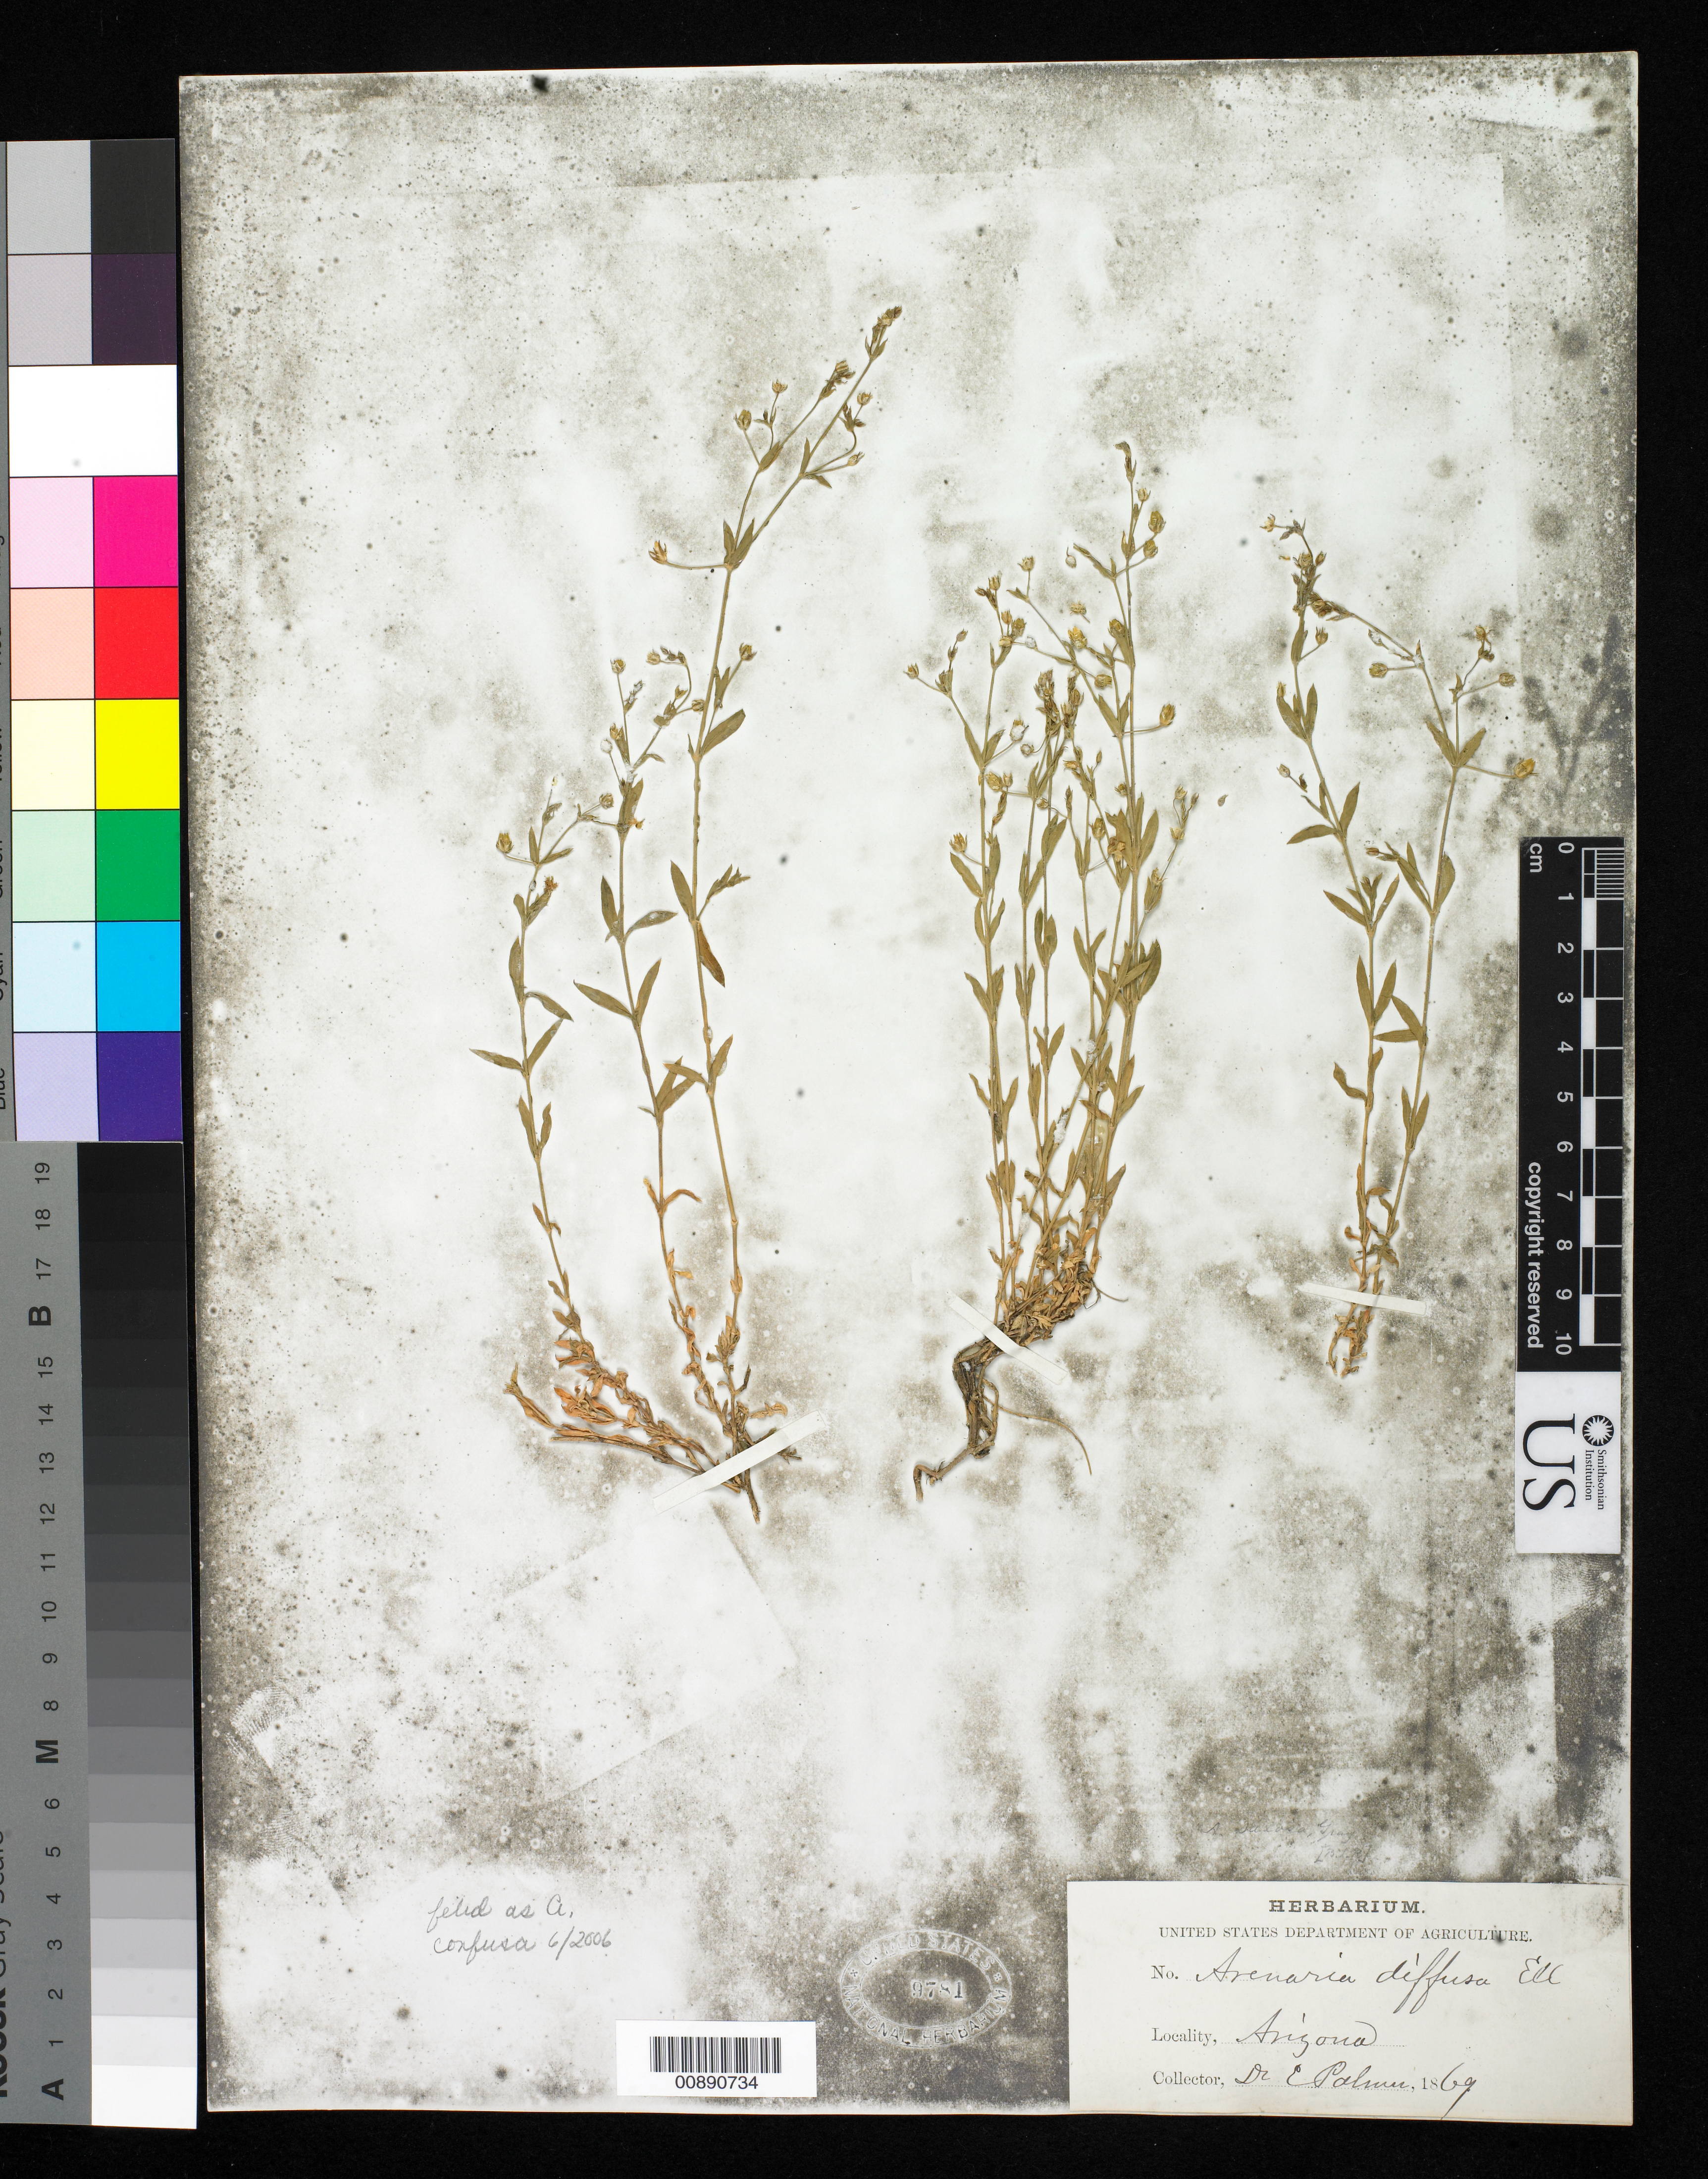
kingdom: Plantae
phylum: Tracheophyta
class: Magnoliopsida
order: Caryophyllales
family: Caryophyllaceae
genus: Arenaria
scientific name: Arenaria confusa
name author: Rydb.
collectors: E. Palmer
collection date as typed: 1869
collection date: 1869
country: United States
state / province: Arizona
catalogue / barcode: US 9781